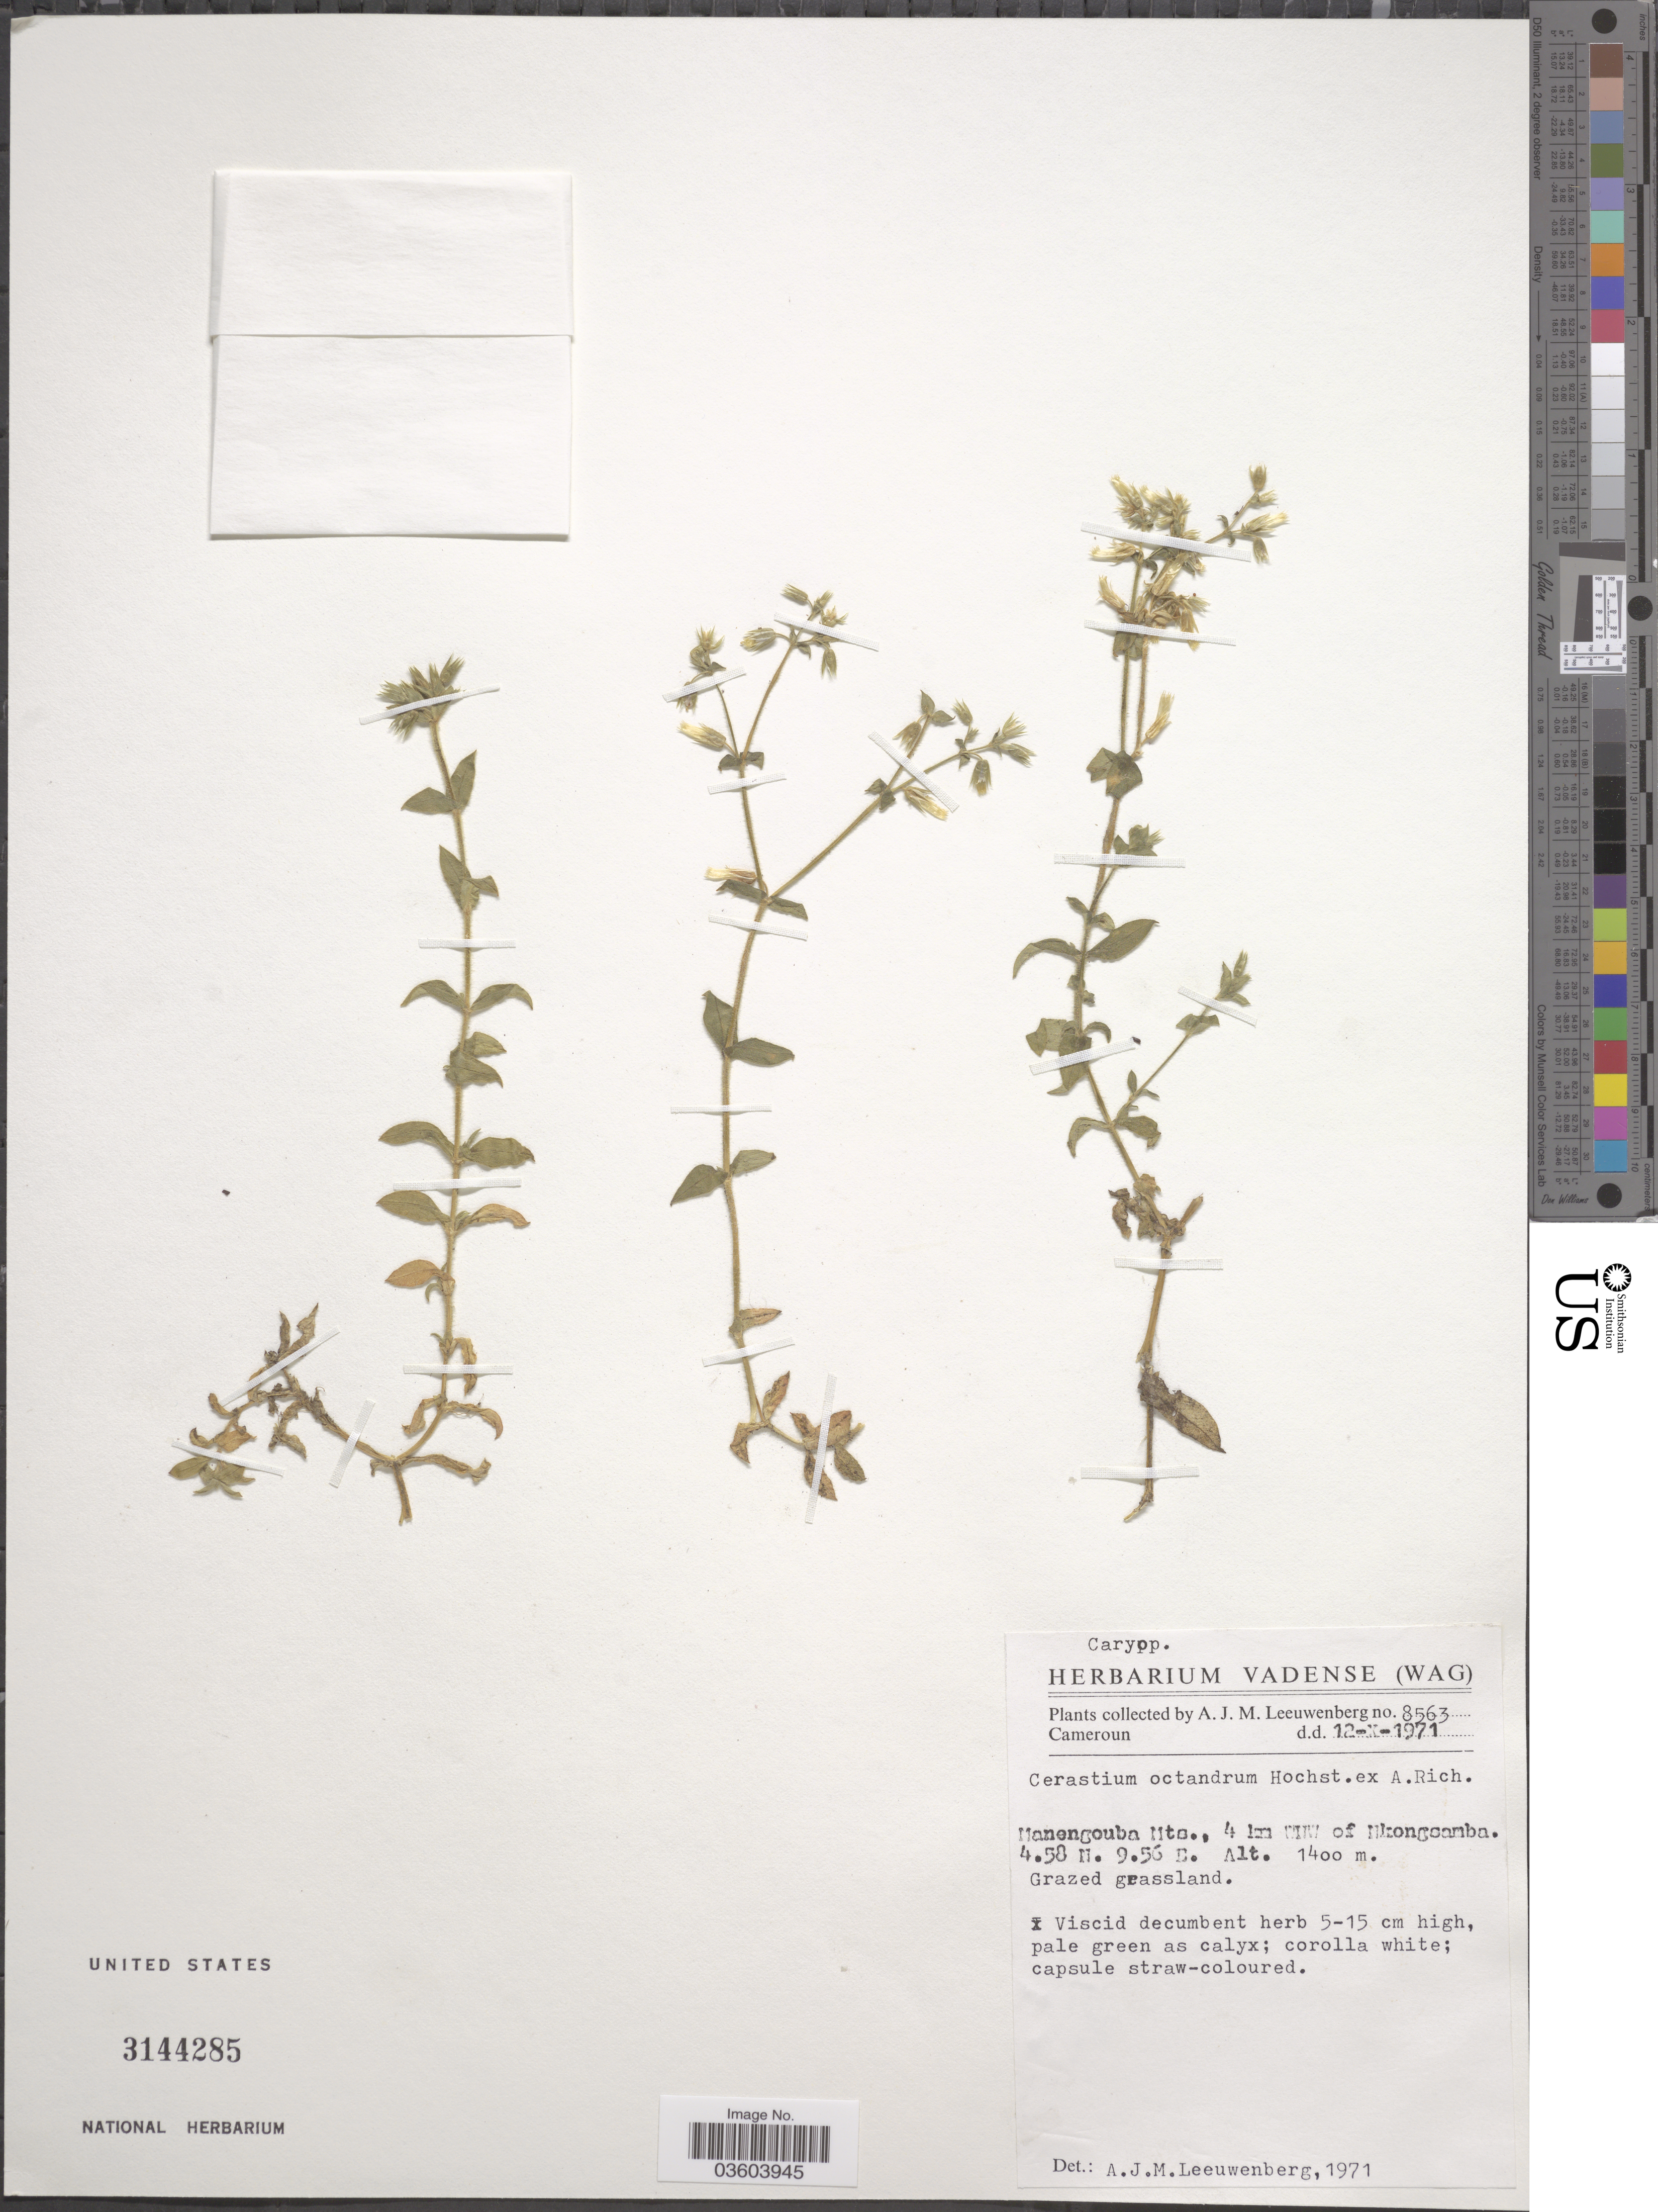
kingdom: Plantae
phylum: Tracheophyta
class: Magnoliopsida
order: Caryophyllales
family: Caryophyllaceae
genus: Cerastium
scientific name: Cerastium octandrum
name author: Hochst. ex A. Rich.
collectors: A. J. M. Leeuwenberg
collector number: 8563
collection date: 1971-10-12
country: Cameroon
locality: Manengouba Mts., 4 km WNW of Nkongsamba.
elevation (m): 1400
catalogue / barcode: US 3144285